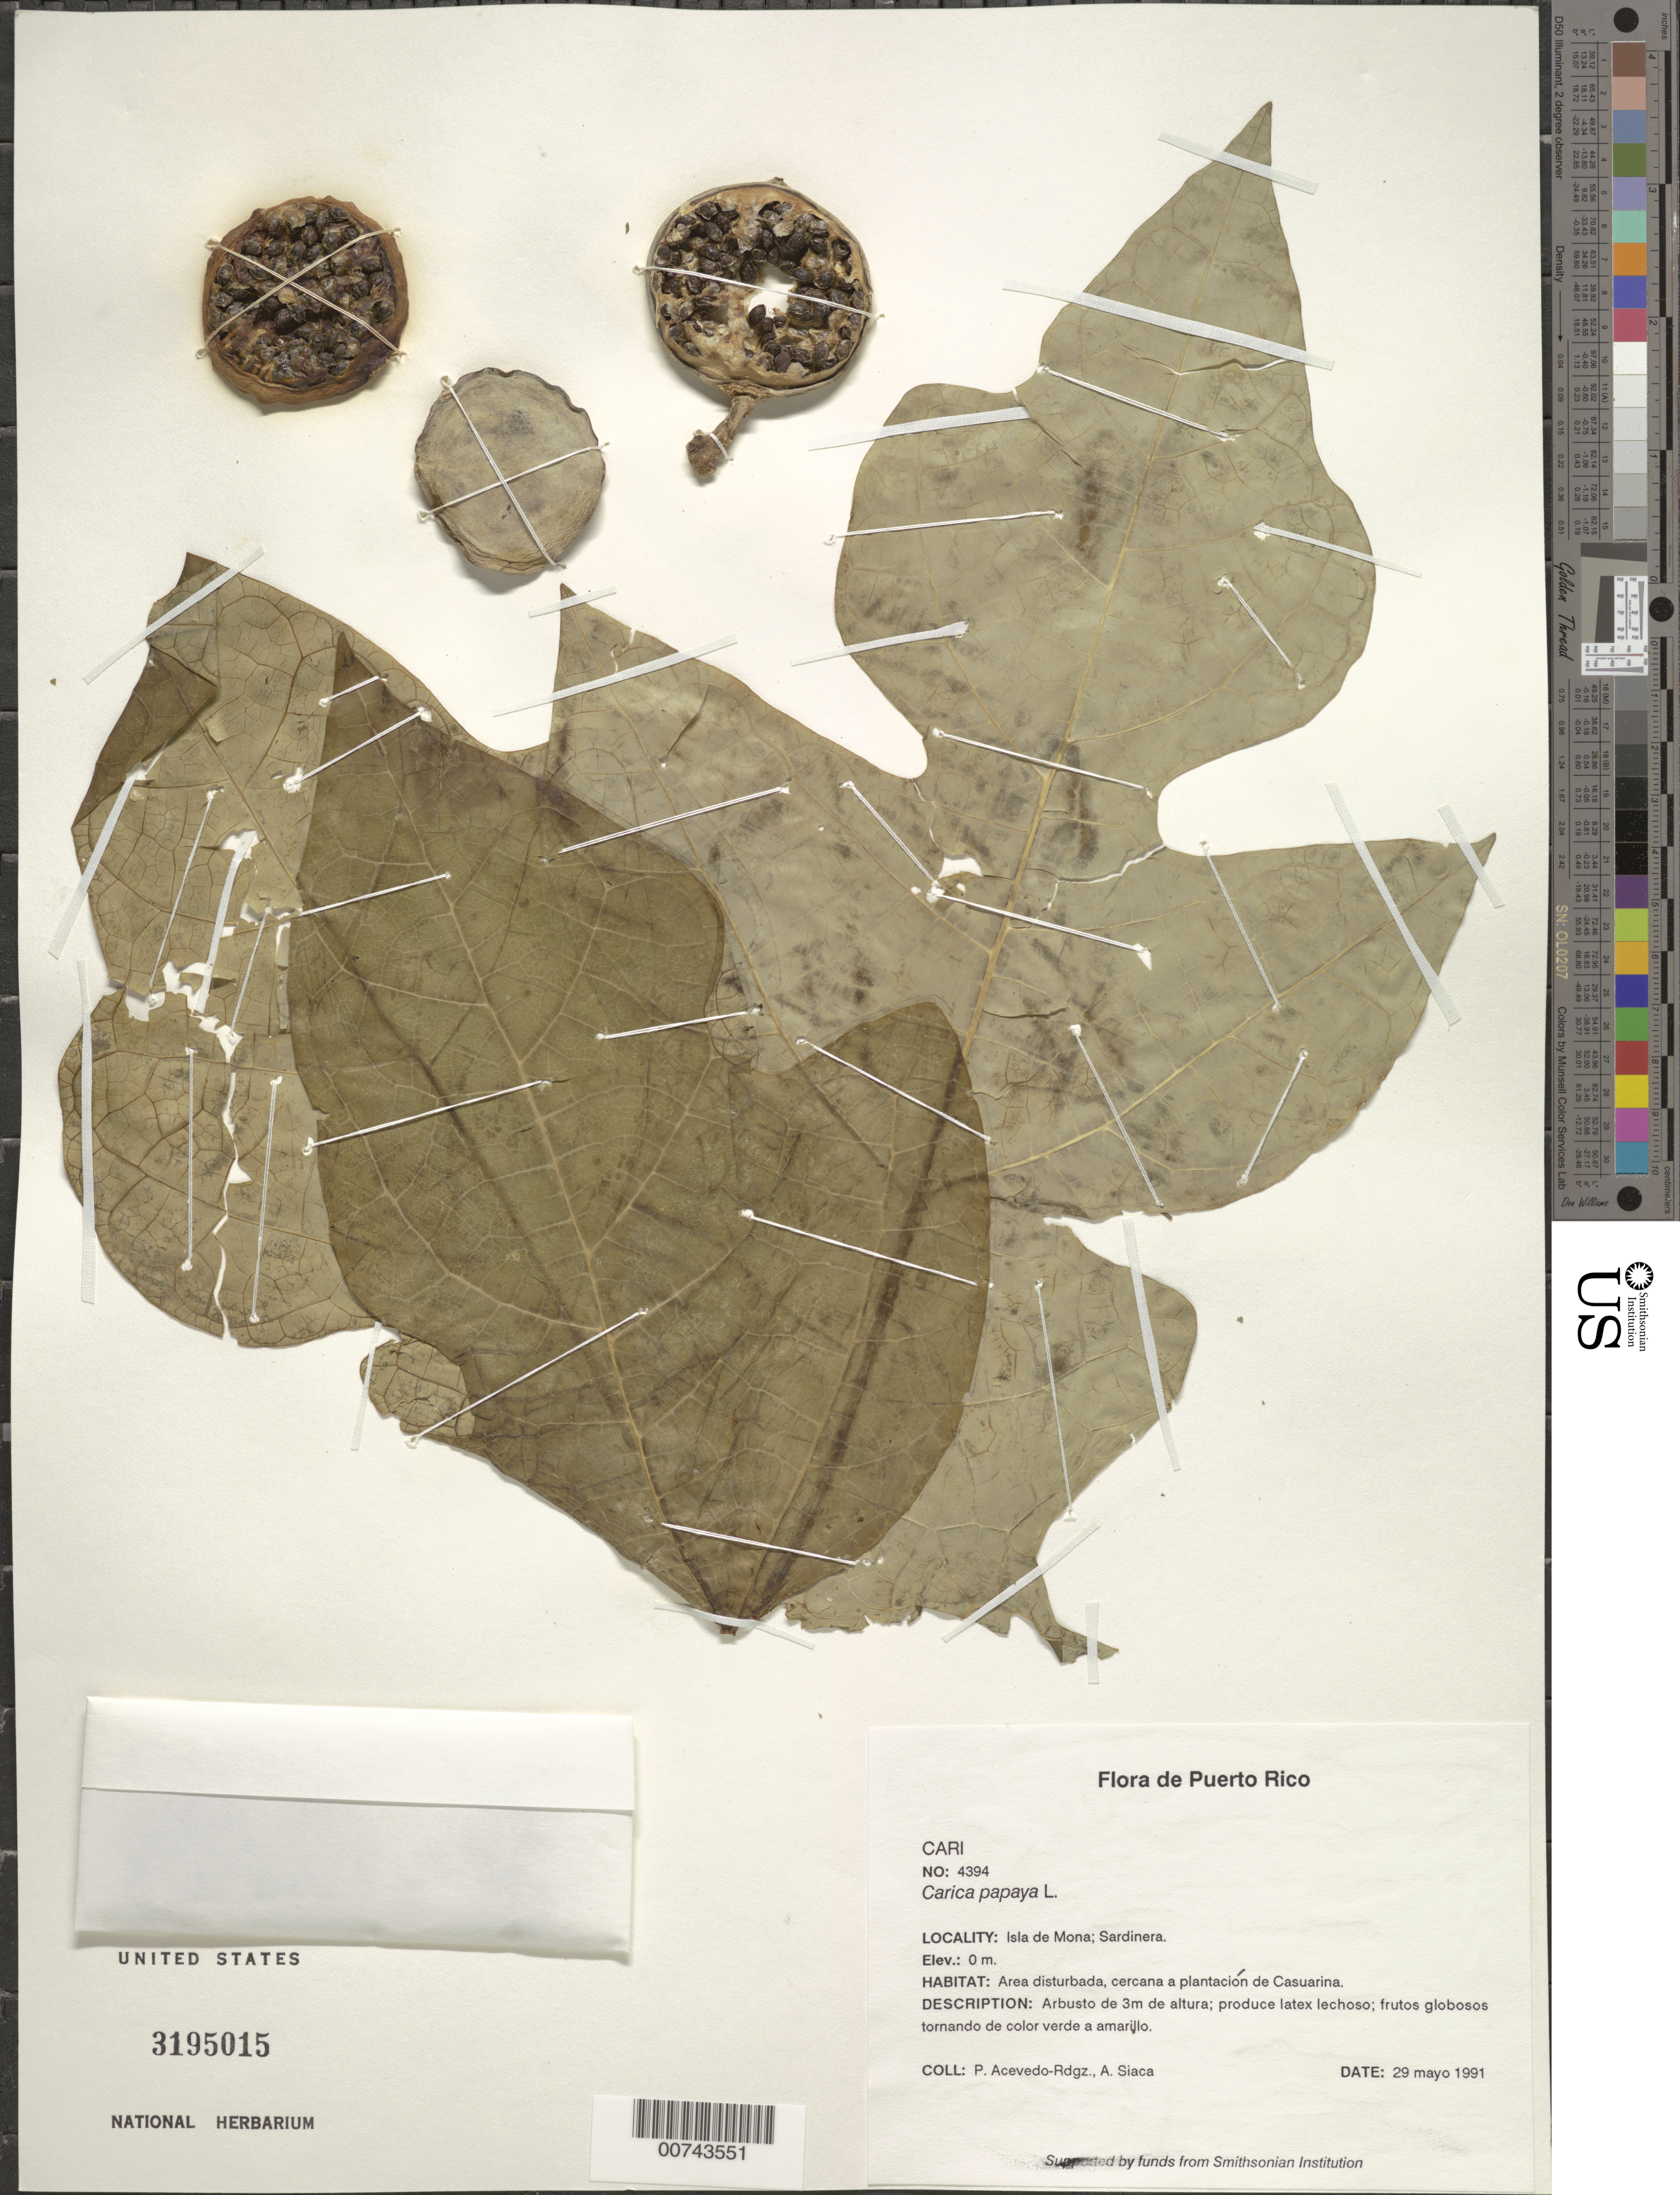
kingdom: Plantae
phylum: Tracheophyta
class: Magnoliopsida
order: Brassicales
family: Caricaceae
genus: Carica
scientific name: Carica papaya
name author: L.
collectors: P. Acevedo-Rodr. & A. Siaca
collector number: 4394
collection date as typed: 29 May 1991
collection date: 1991-05-29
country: Puerto Rico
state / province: Mayaguëz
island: Mona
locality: Isla de Mona; Sardinera.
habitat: Area disturbada, cercana a plantacion de Casuarina.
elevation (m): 0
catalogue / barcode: US 3195015